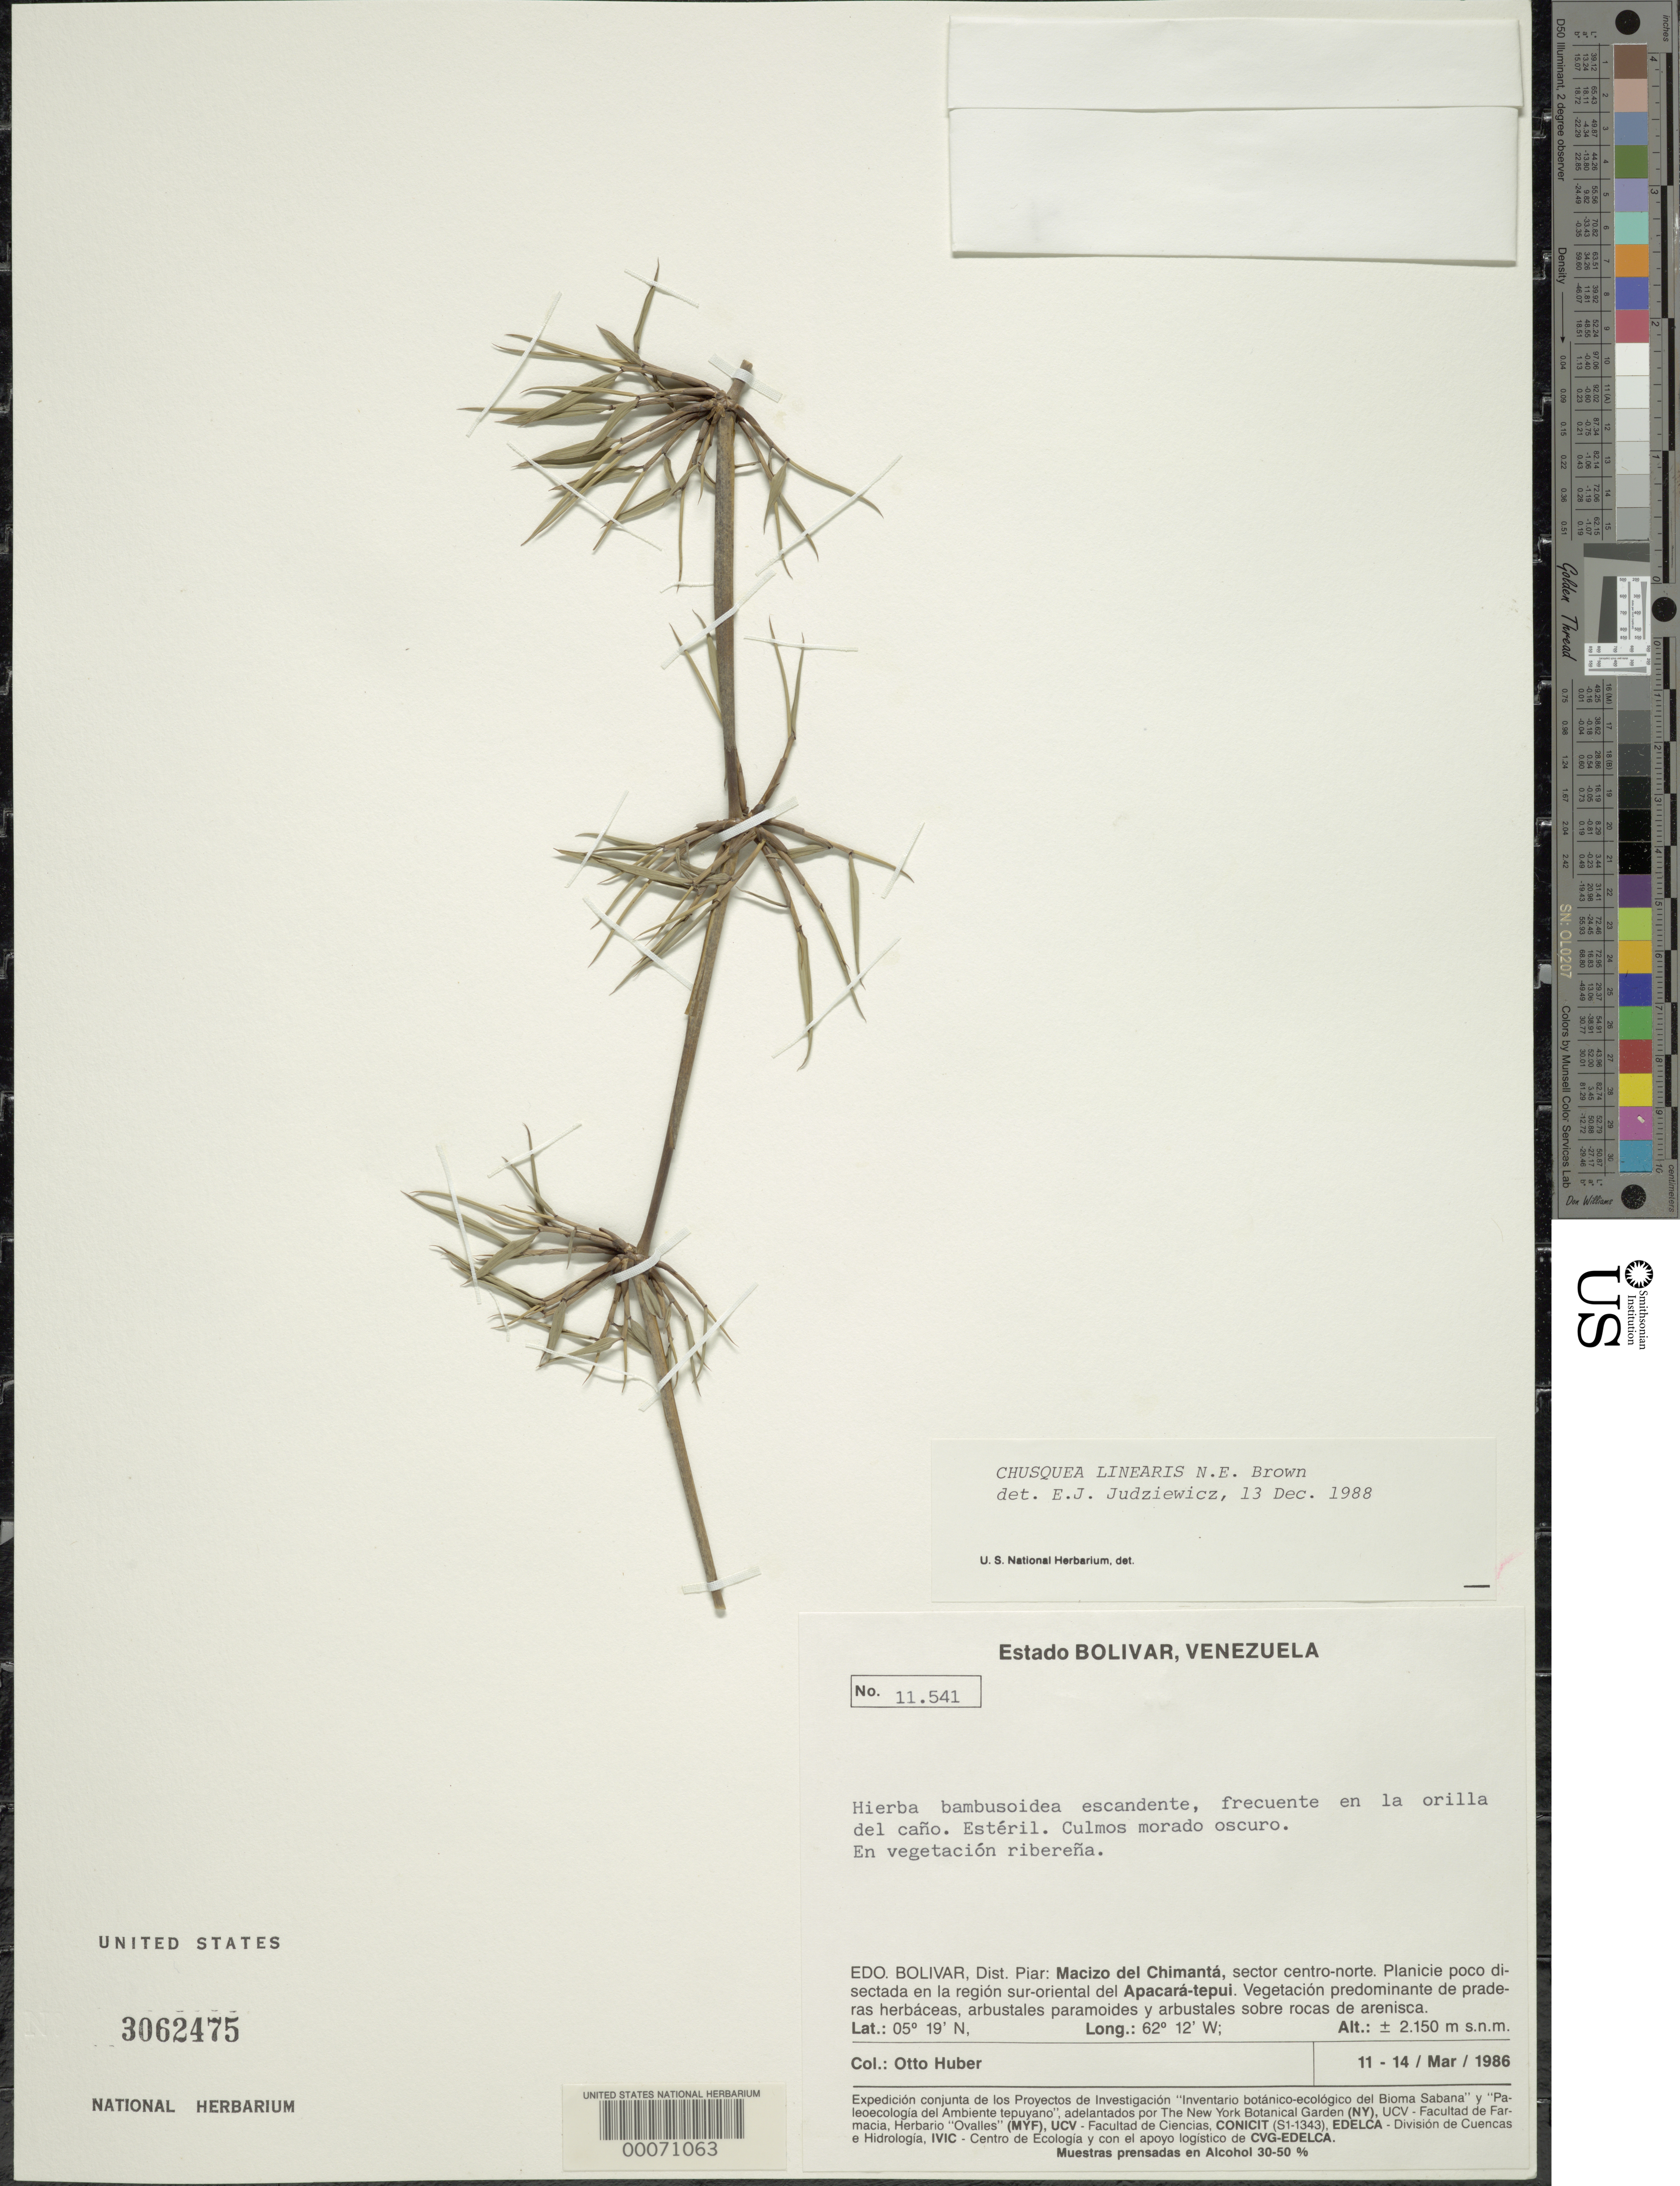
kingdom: Plantae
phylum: Tracheophyta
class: Liliopsida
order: Poales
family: Poaceae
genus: Chusquea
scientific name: Chusquea linearis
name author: N.E. Br.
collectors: O. Huber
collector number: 11541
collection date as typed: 11 Mar 1986 to 14 Mar 1986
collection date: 1986-03-11/1986-03-14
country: Venezuela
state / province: Bolivar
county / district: Piar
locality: Macizo del chimanta, se of apacara-tepui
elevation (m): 2150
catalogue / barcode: US 3062475